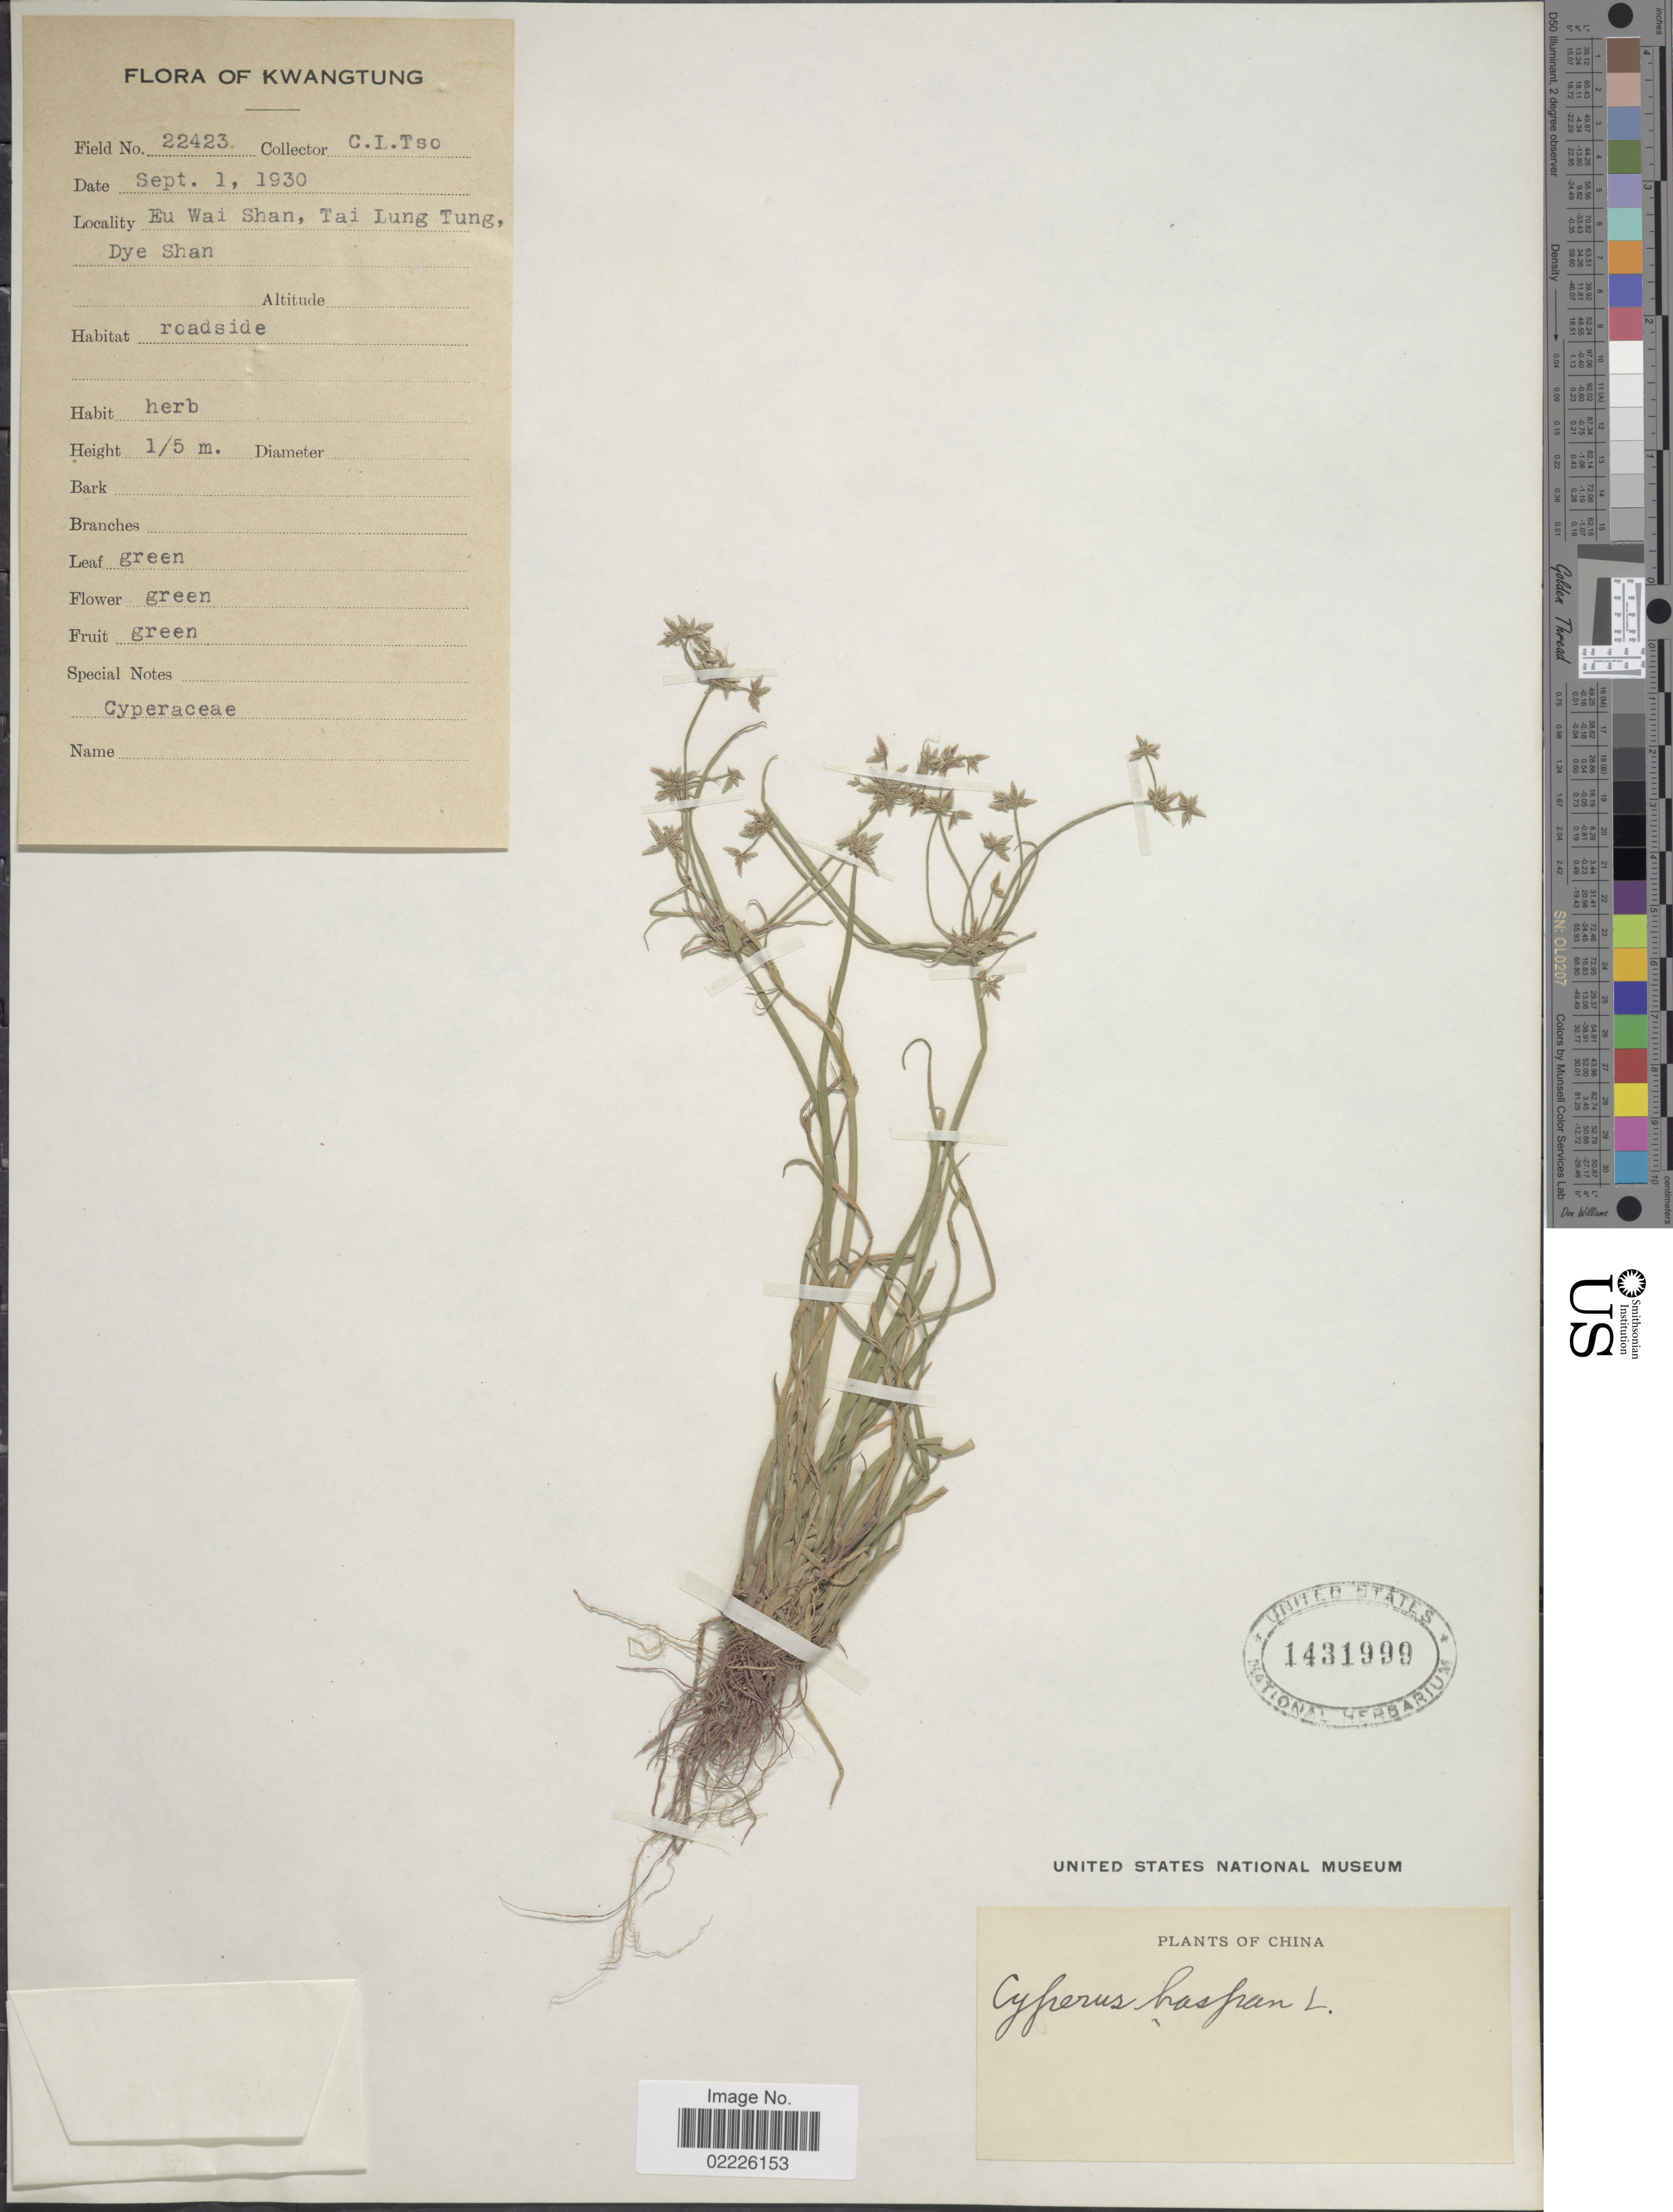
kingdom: Plantae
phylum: Tracheophyta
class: Liliopsida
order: Poales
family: Cyperaceae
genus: Cyperus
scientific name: Cyperus haspan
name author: L.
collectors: C. Tso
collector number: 22423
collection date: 1930-09-01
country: China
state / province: Guangdong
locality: Eu Wai Shan, Tai Lung Tung, Dye Shan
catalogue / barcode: US 1431999